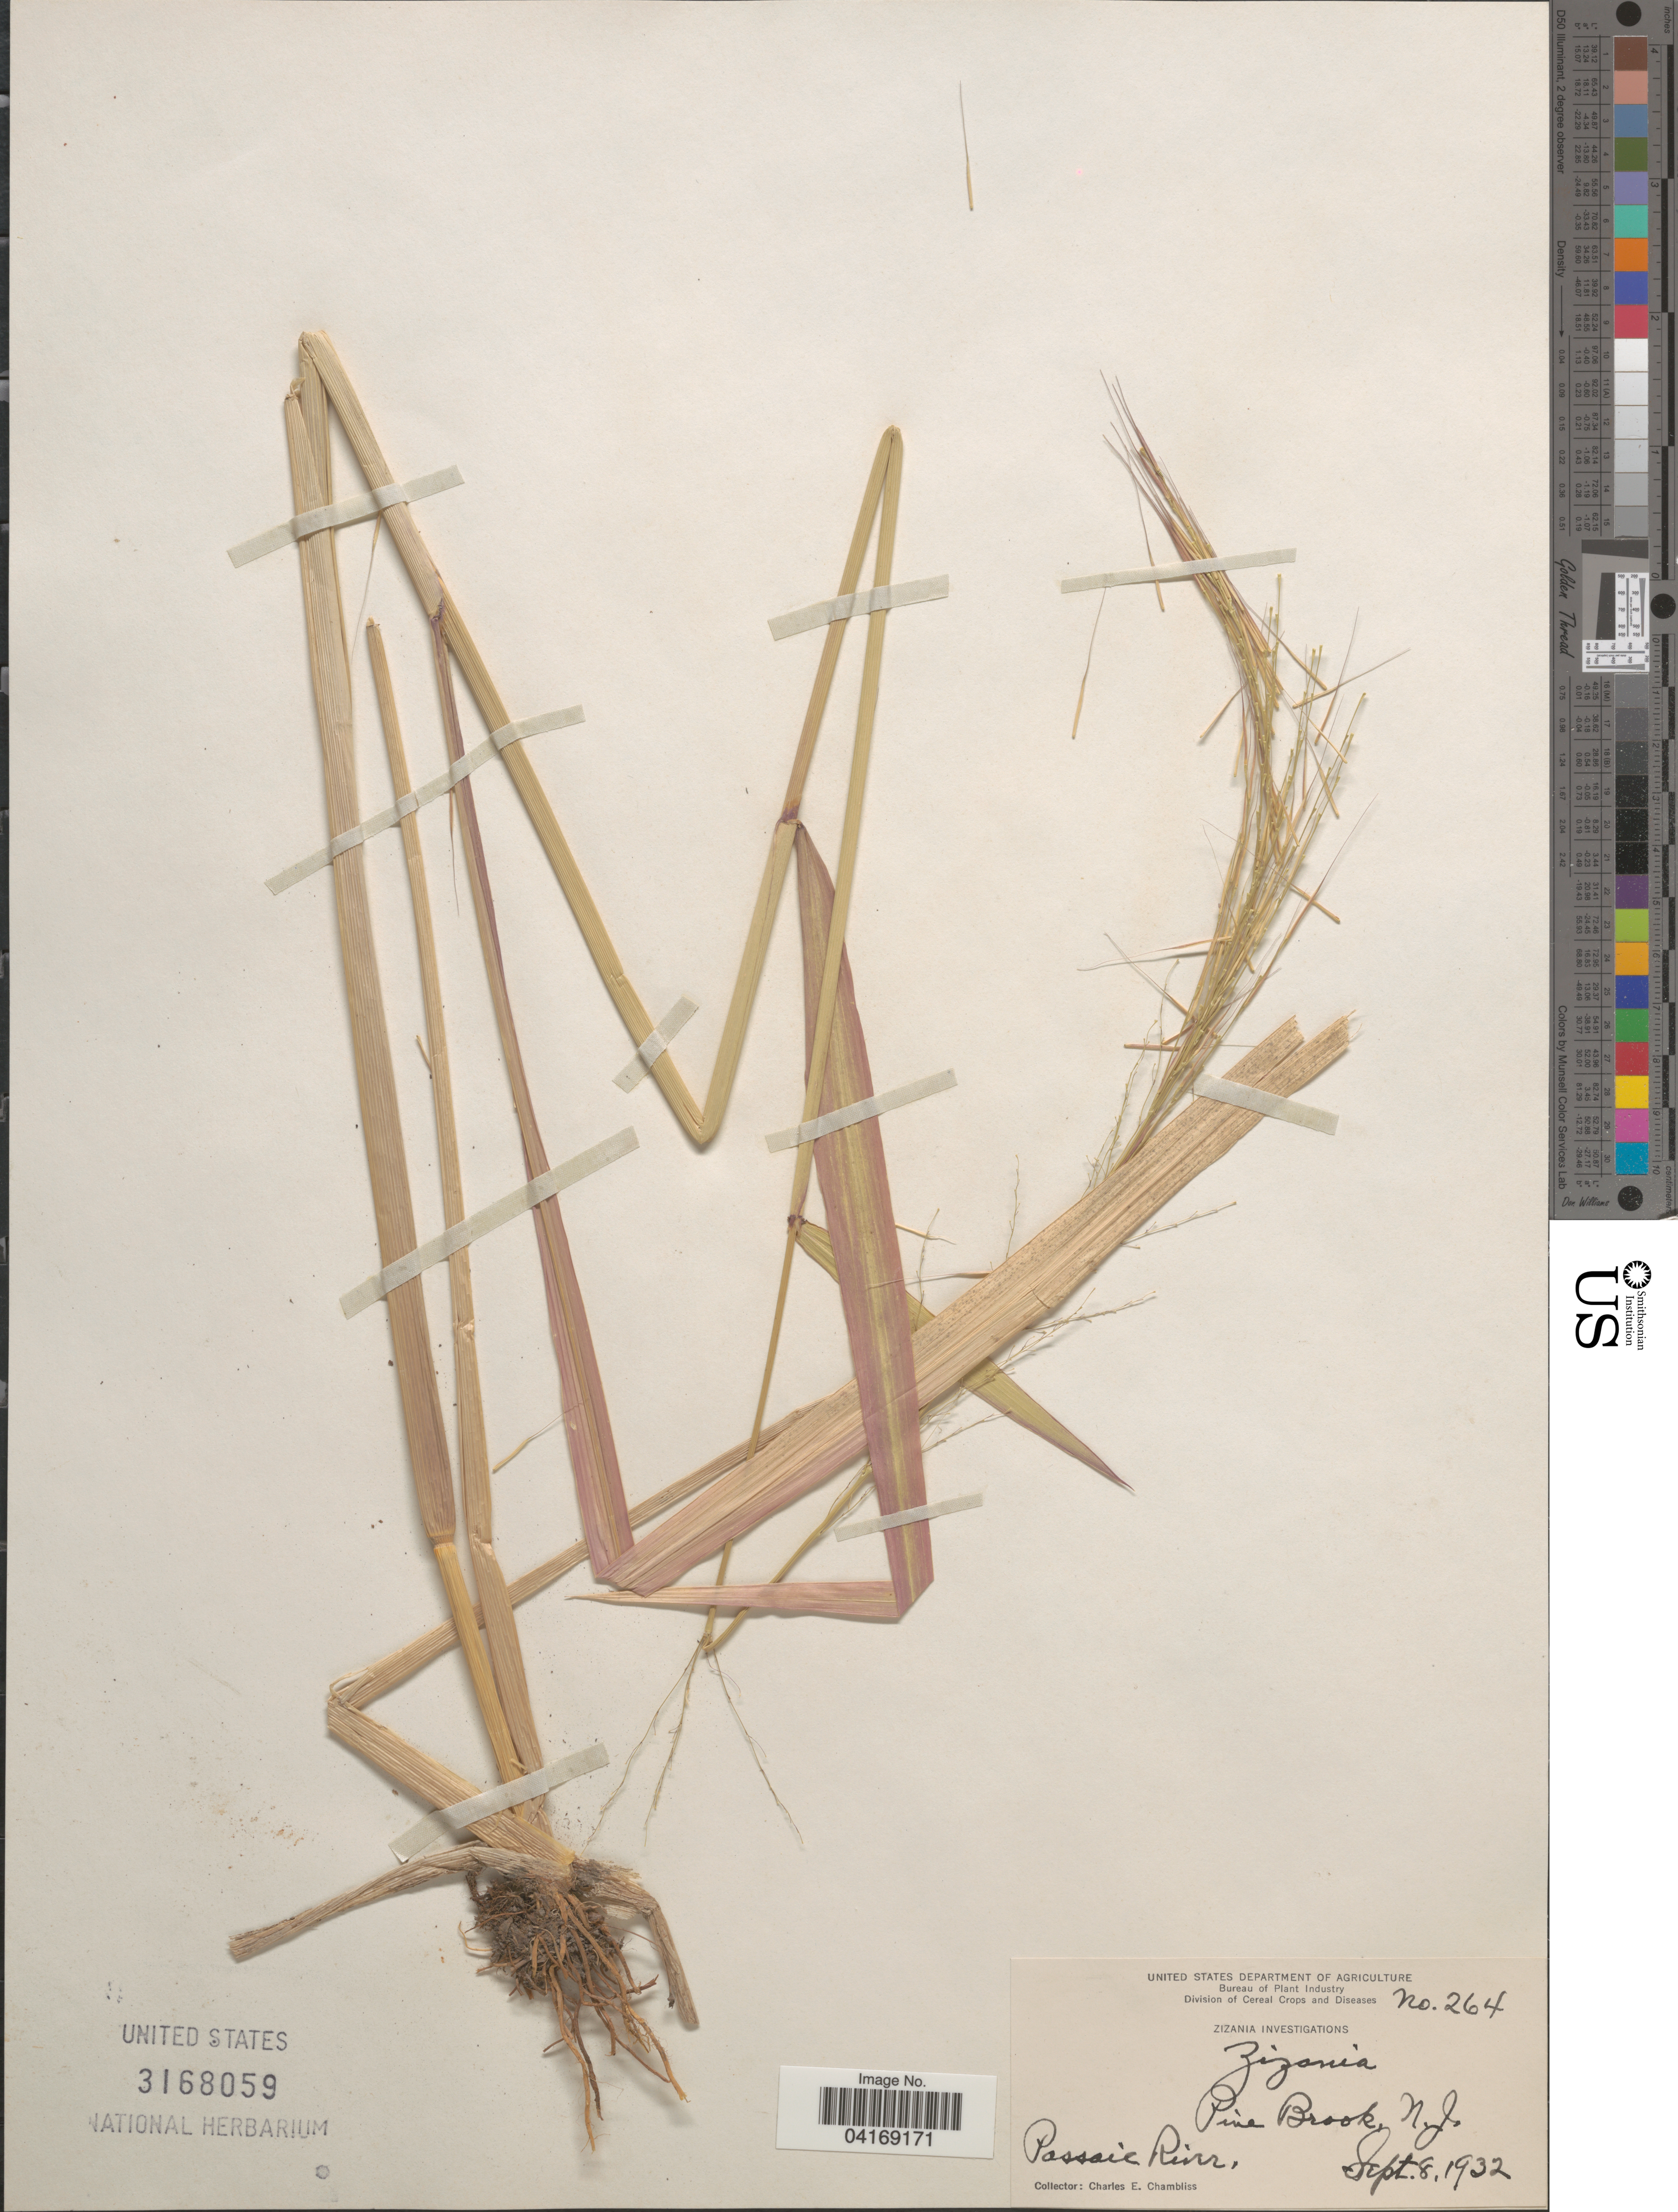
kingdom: Plantae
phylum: Tracheophyta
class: Liliopsida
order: Poales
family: Poaceae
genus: Zizania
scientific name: Zizania sp.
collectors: C. Chambliss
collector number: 264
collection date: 1932-09-08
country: United States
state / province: New Jersey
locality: Pine Brook. Passaic River.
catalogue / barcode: US 3168059